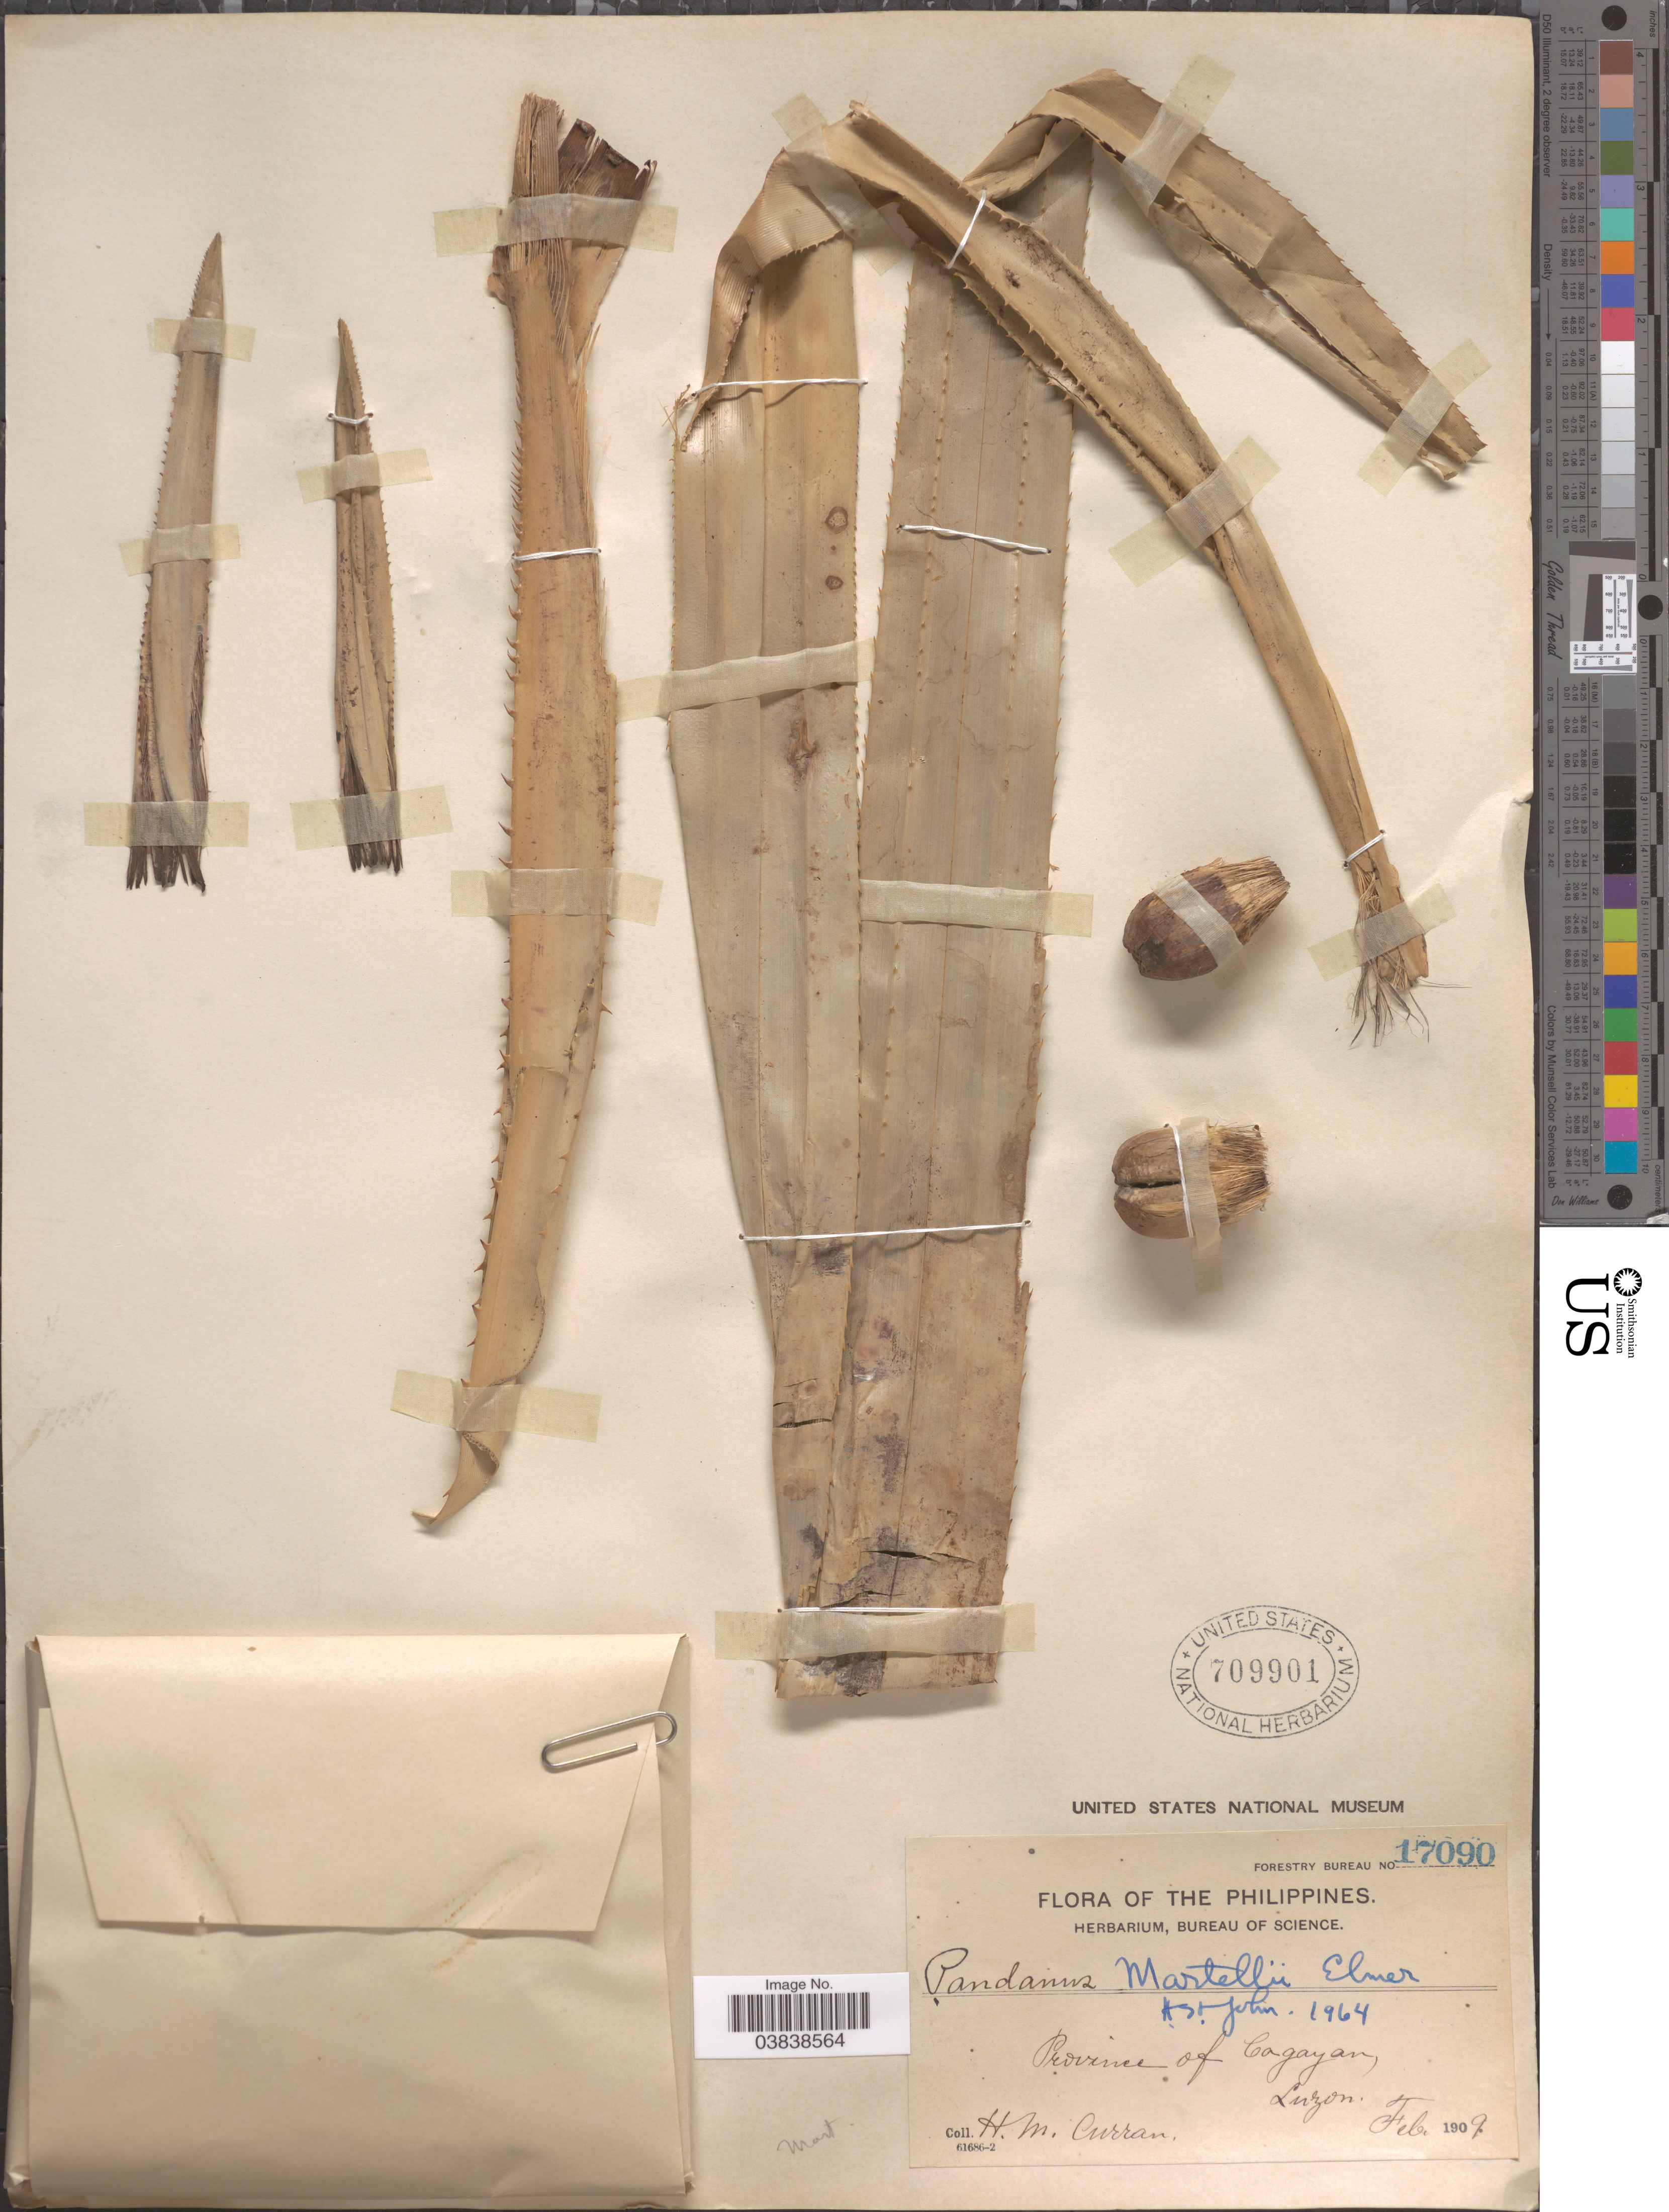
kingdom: Plantae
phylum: Tracheophyta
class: Liliopsida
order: Pandanales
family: Pandanaceae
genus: Pandanus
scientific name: Pandanus martellii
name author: Elmer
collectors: H. M. Curran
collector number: Forestry Bureau 17090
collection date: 1909-02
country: Philippines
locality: Province of Cagayan, Luzon.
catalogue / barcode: US 709901